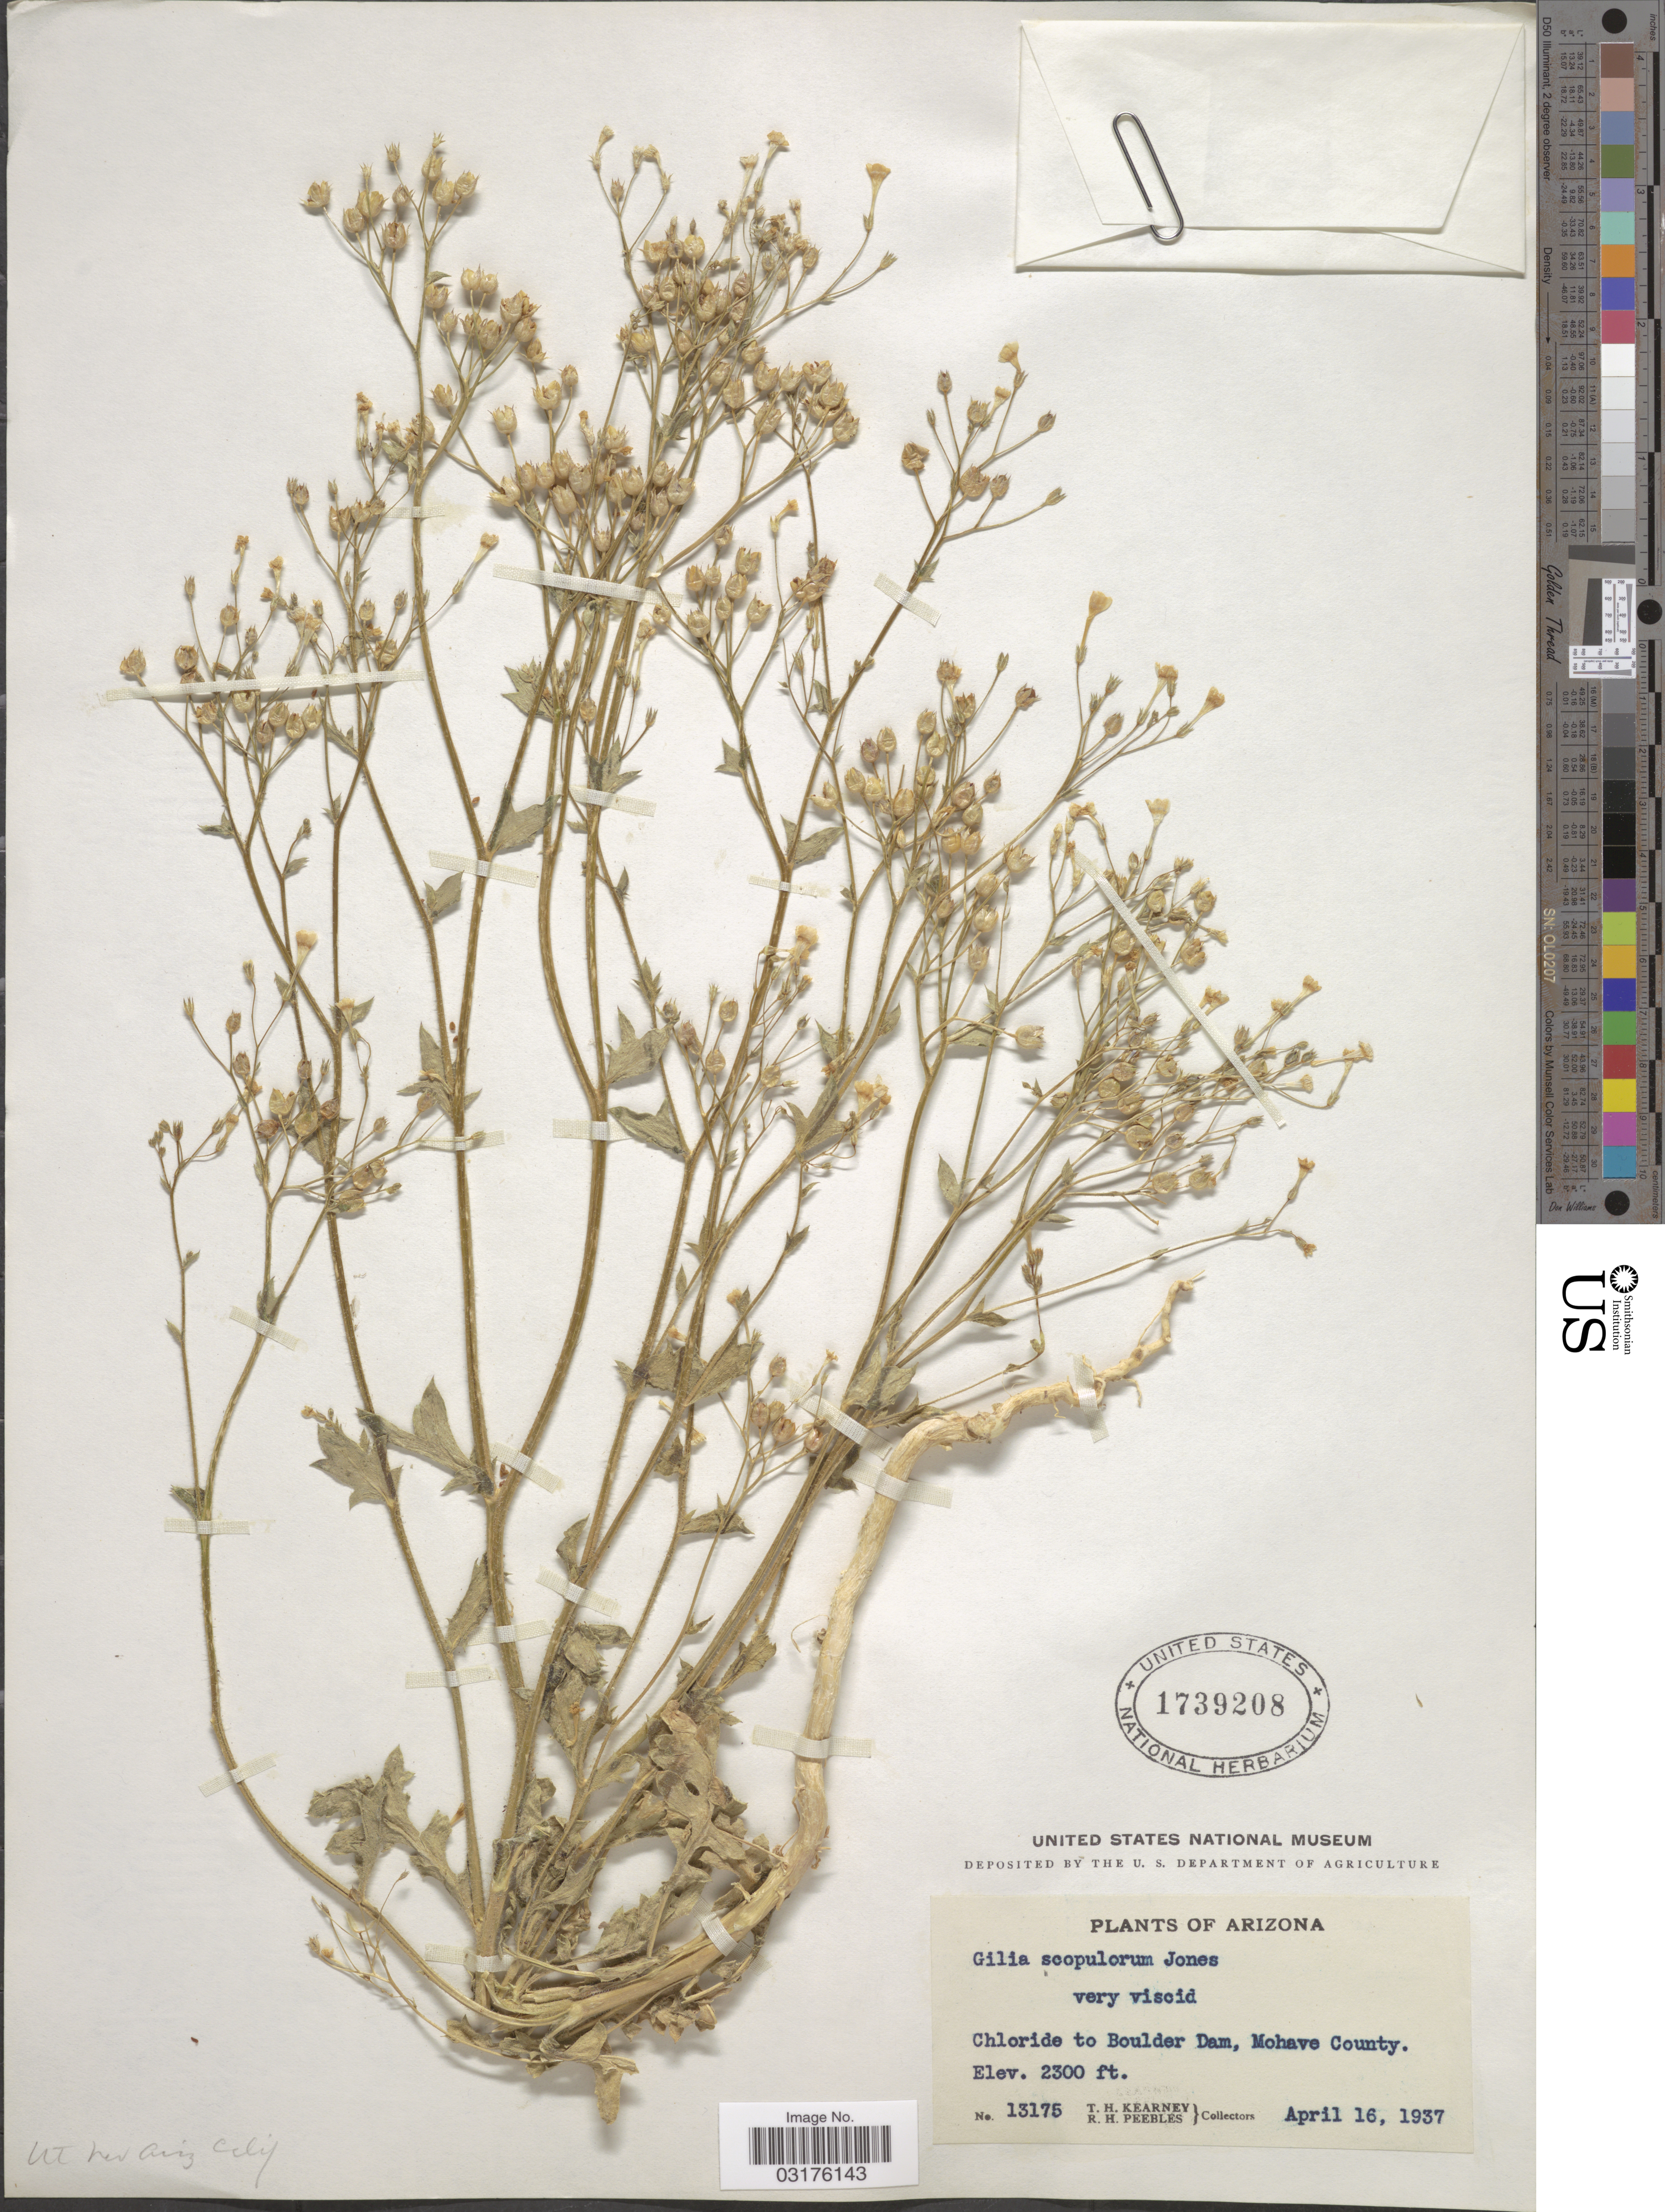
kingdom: Plantae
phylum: Tracheophyta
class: Magnoliopsida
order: Ericales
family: Polemoniaceae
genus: Gilia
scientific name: Gilia scopulorum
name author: M.E. Jones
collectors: T. H. Kearney & R. H. Peebles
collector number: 13175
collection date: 1937-04-16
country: United States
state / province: Arizona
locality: Chloride to Boulder Dam, Mohave County.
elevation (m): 701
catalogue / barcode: US 1739208